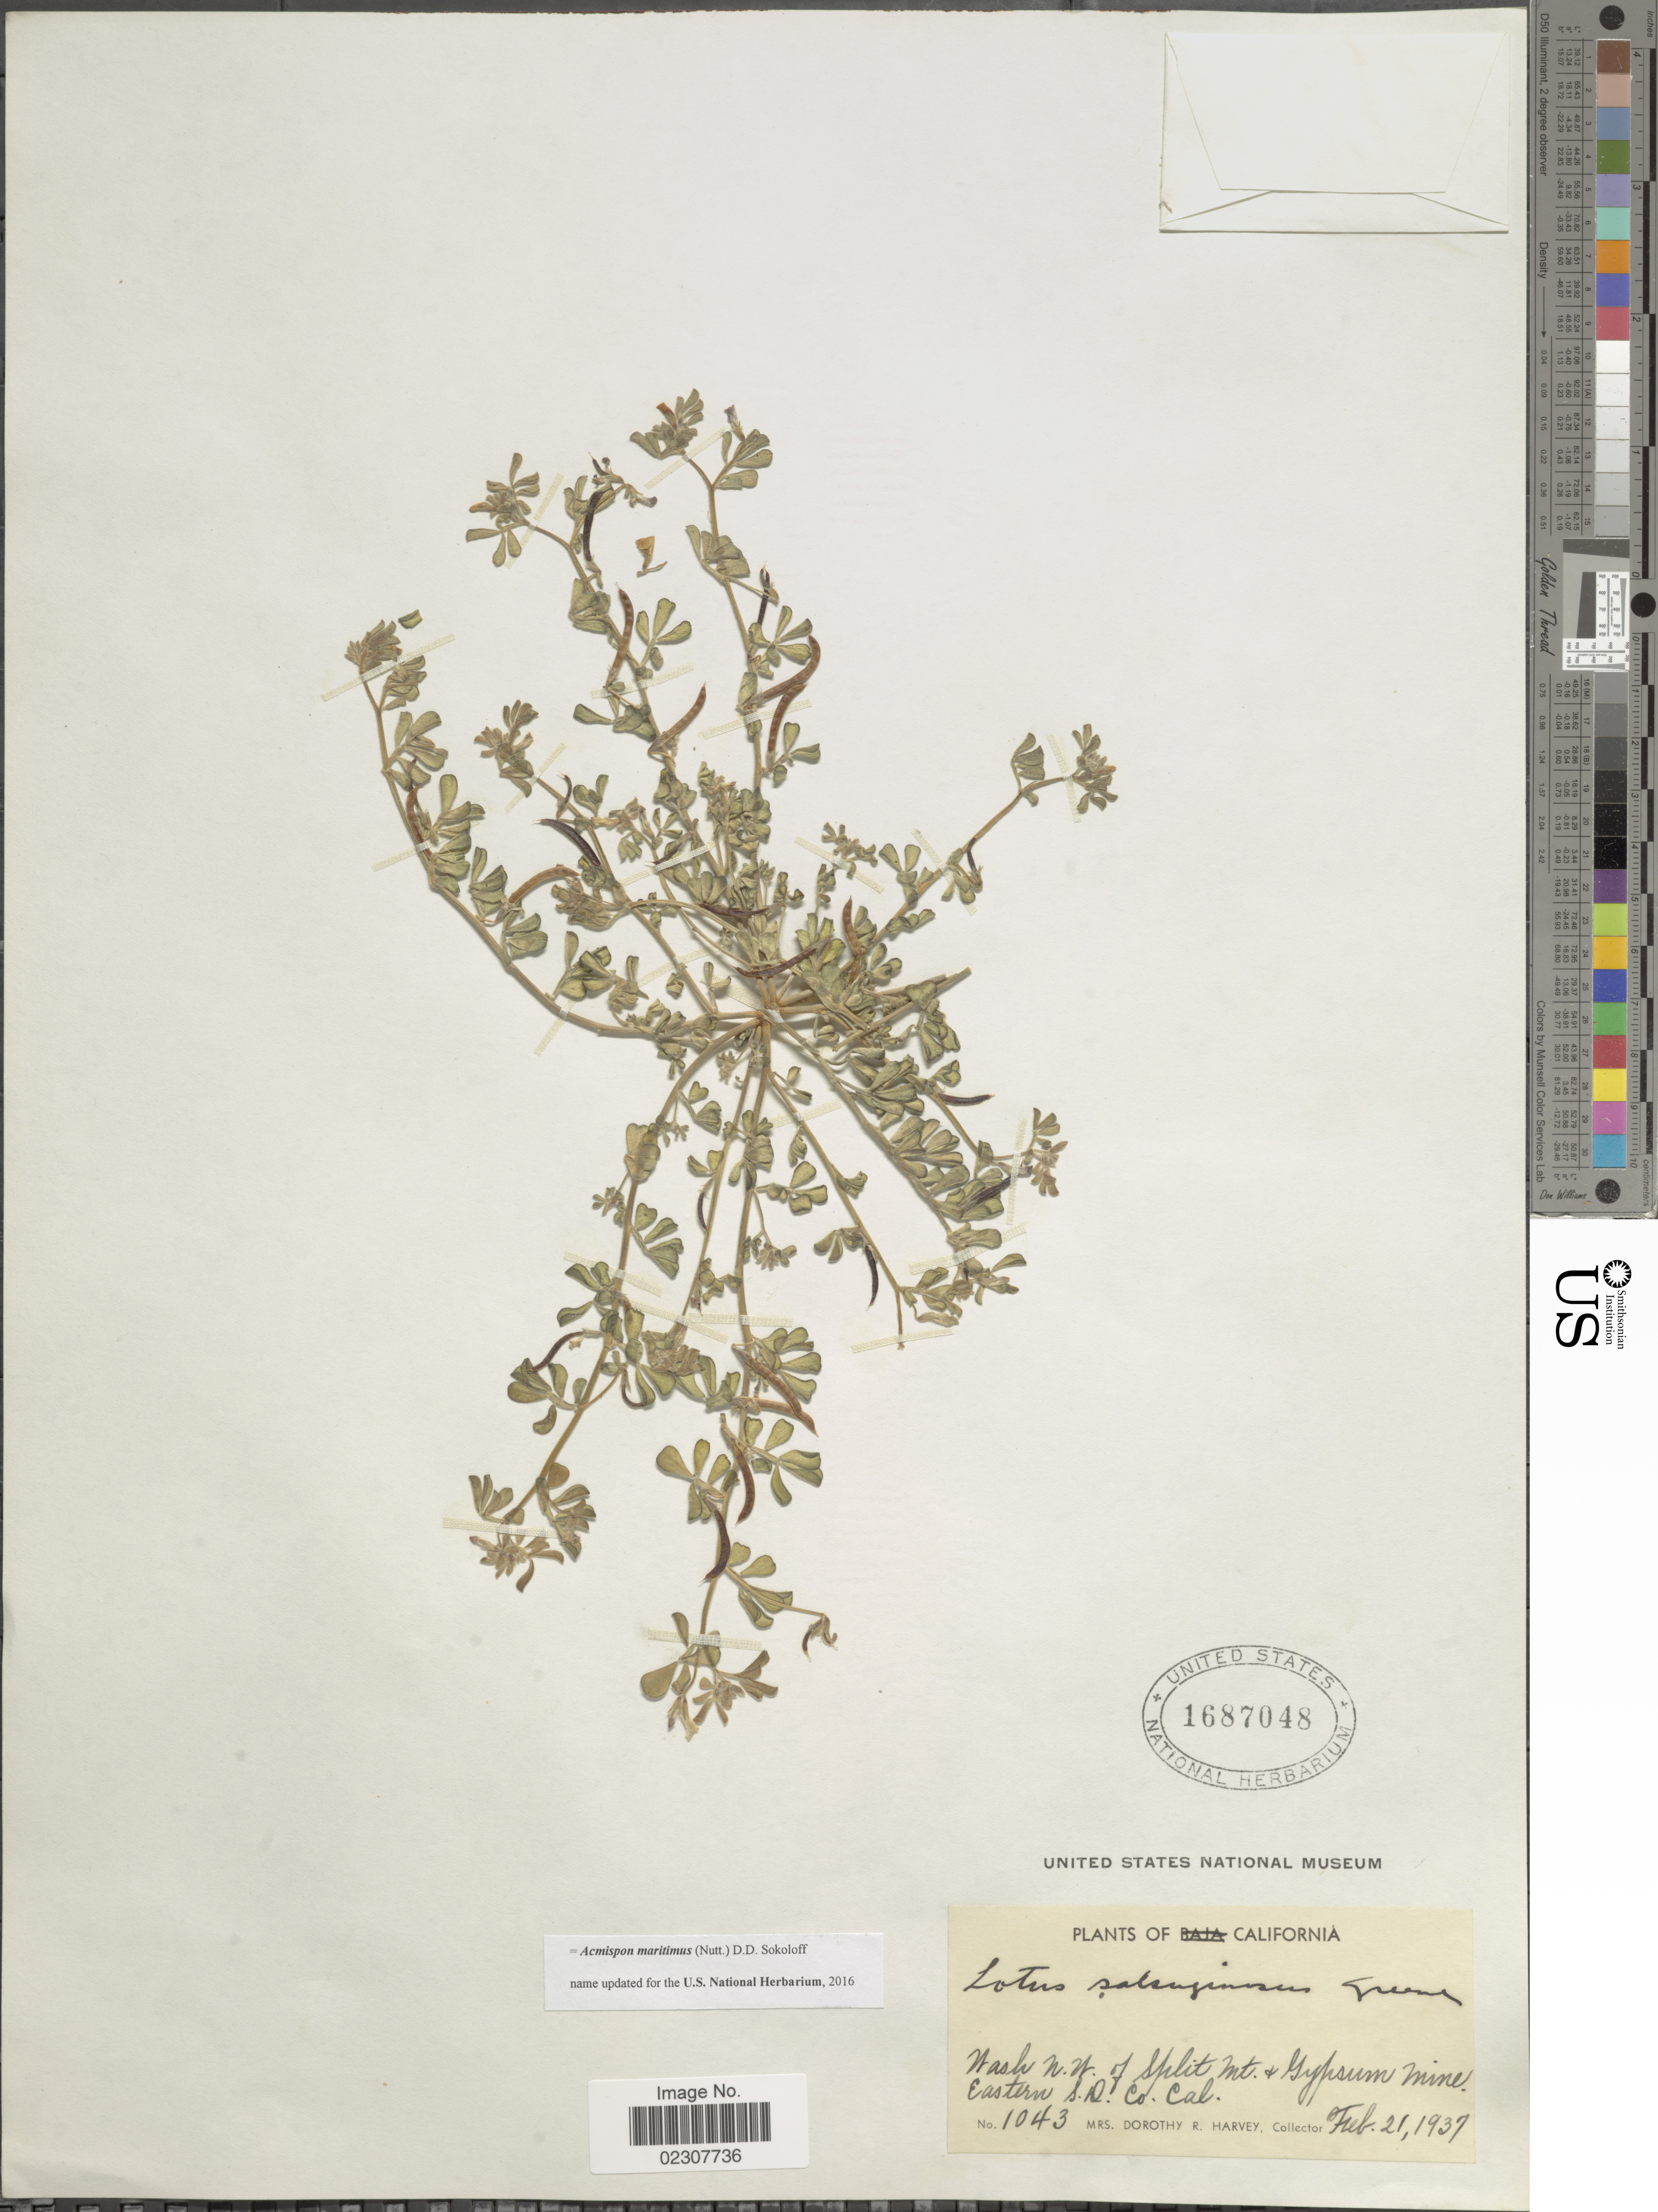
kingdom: Plantae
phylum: Tracheophyta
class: Magnoliopsida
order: Fabales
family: Fabaceae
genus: Acmispon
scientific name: Acmispon maritimus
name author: (Nutt.) D.D. Sokoloff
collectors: D. R. Harvey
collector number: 1043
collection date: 1937-02-21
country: United States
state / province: California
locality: Wash N.W. of Split Mt. + Gypsum Mine, Eastern S.D. Co.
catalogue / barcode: US 1687048